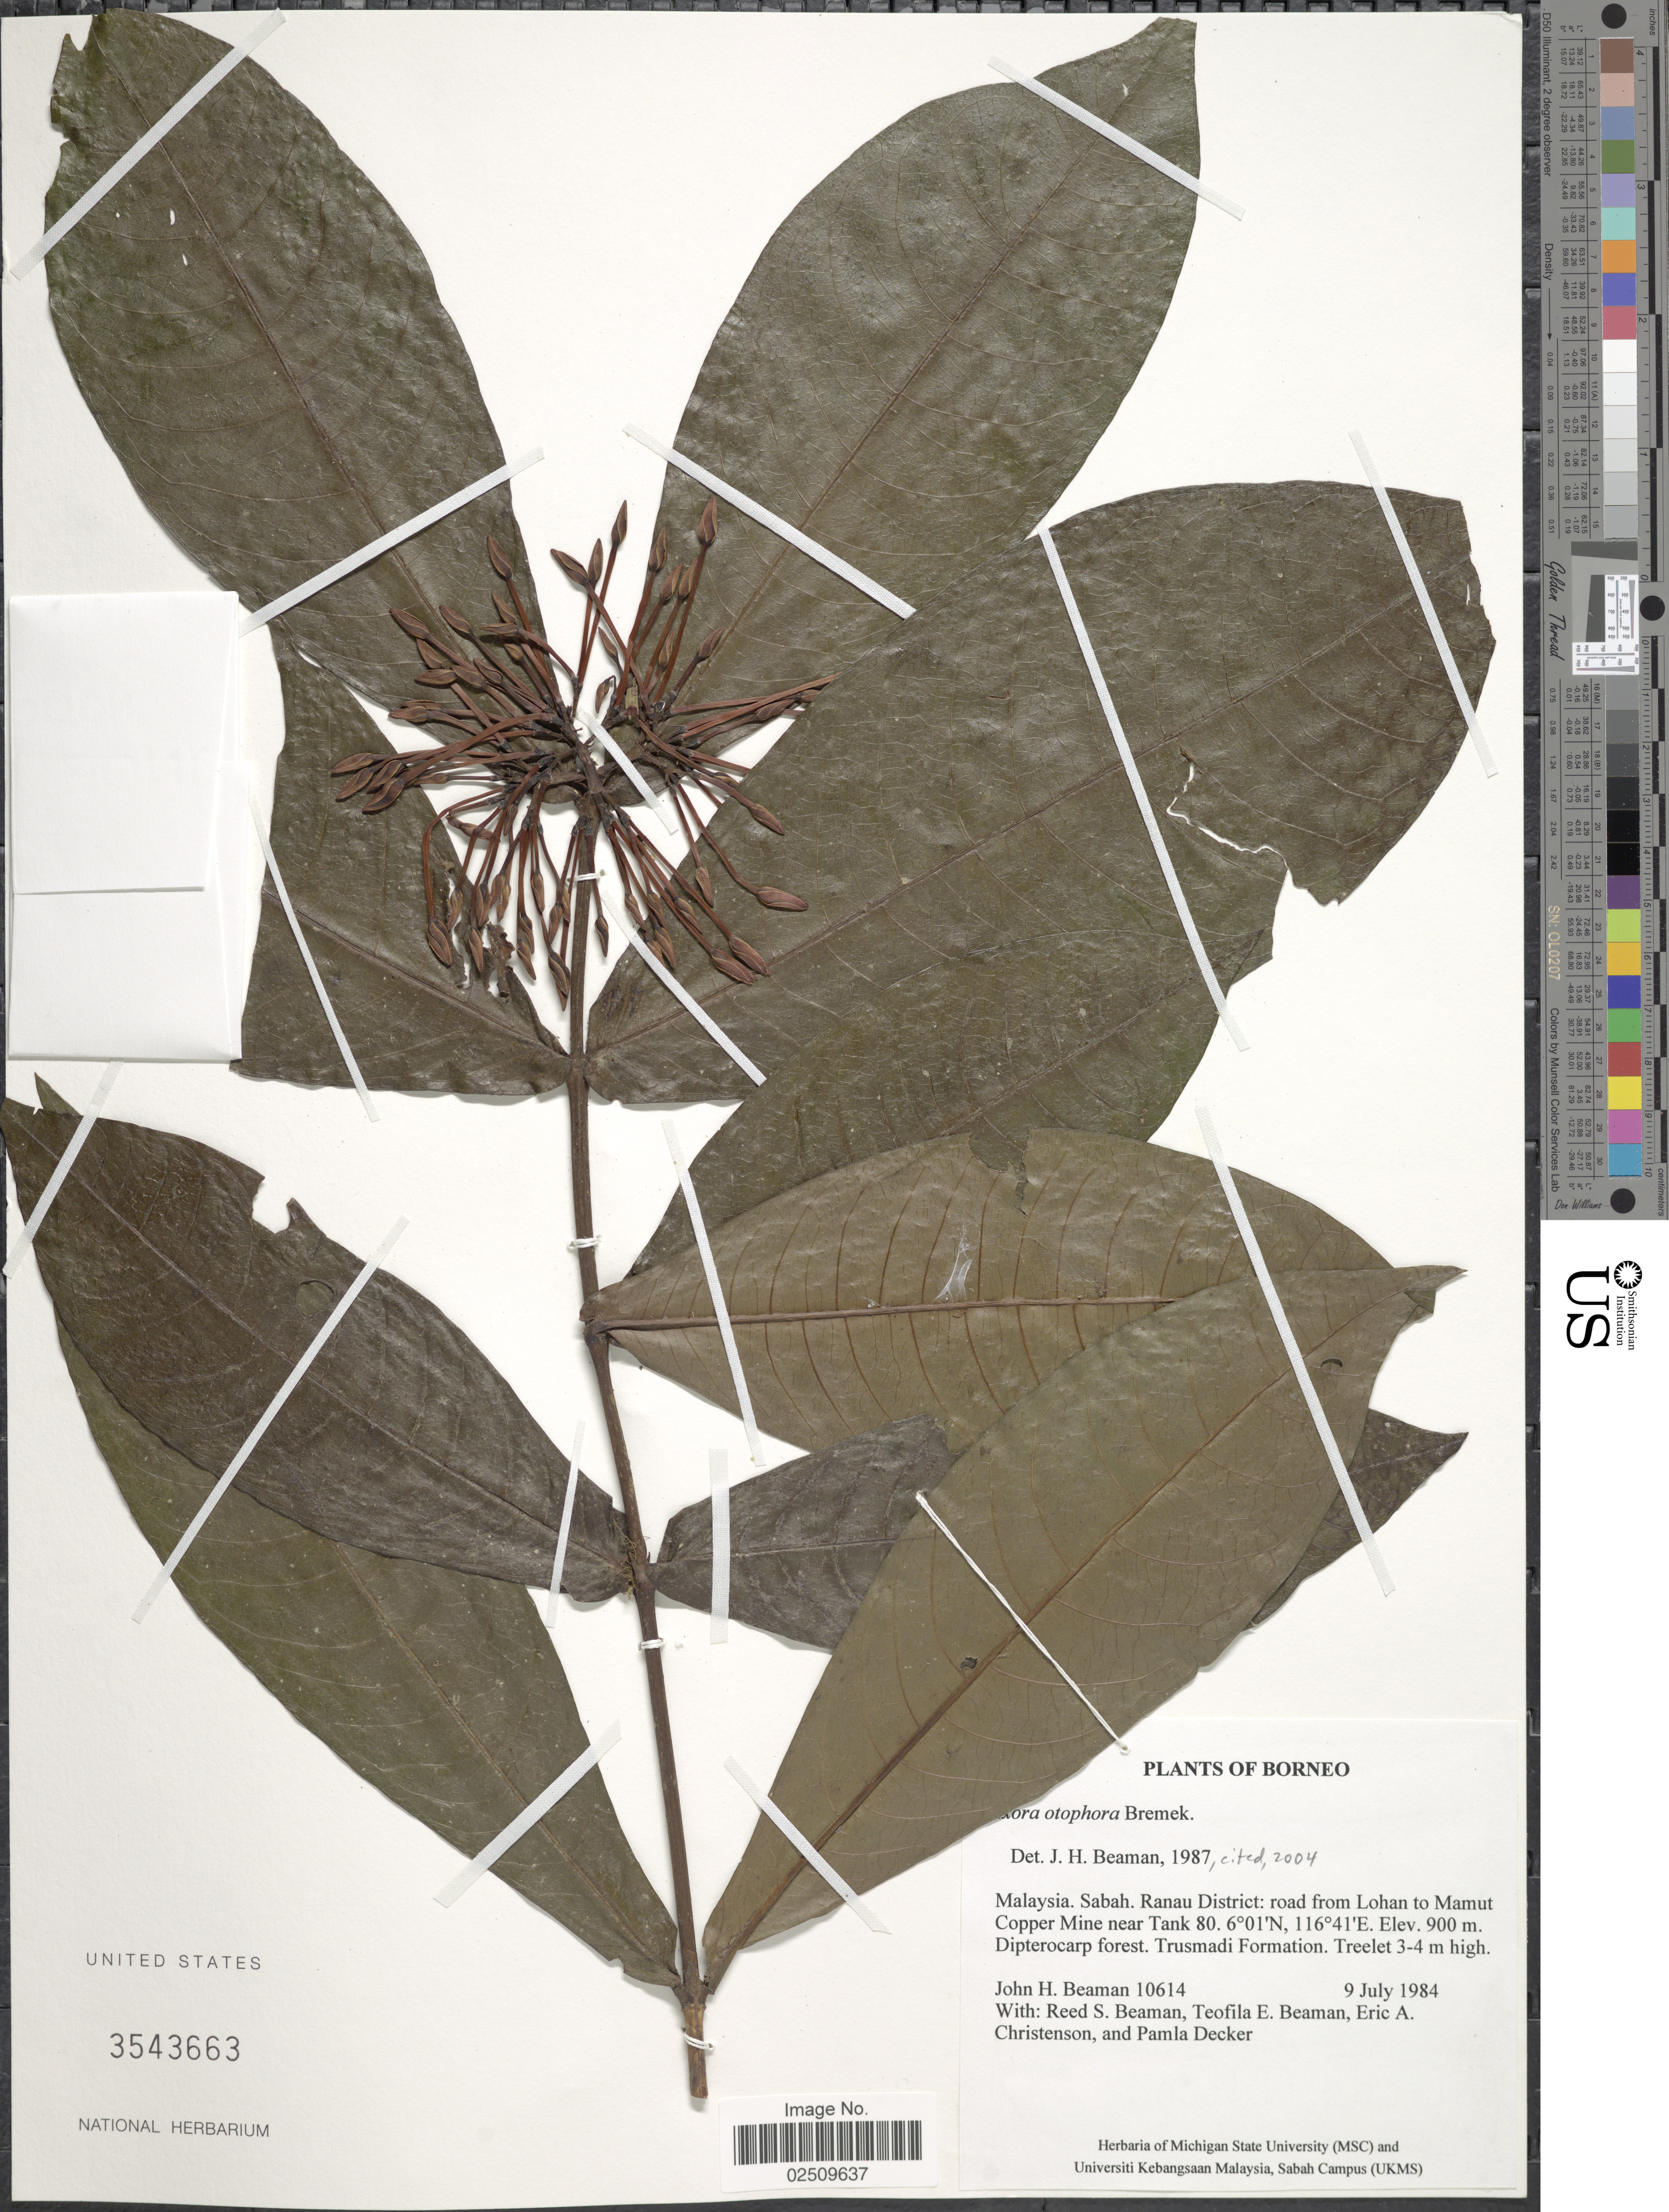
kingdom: Plantae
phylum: Tracheophyta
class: Magnoliopsida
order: Gentianales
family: Rubiaceae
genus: Ixora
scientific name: Ixora otophora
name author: Bremek.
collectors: J. H. Beaman, R. S. Beaman, T. E. Beaman, E. A. Christenson & P. Decker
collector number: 10614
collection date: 1984-07-09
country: Malaysia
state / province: Sabah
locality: Borneo, Ranau District: road from Lohan to Mamut Cooper Mine near Tank 80, Dipterocarp forest. Trusmadi Formation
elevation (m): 900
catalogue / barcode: US 3543663